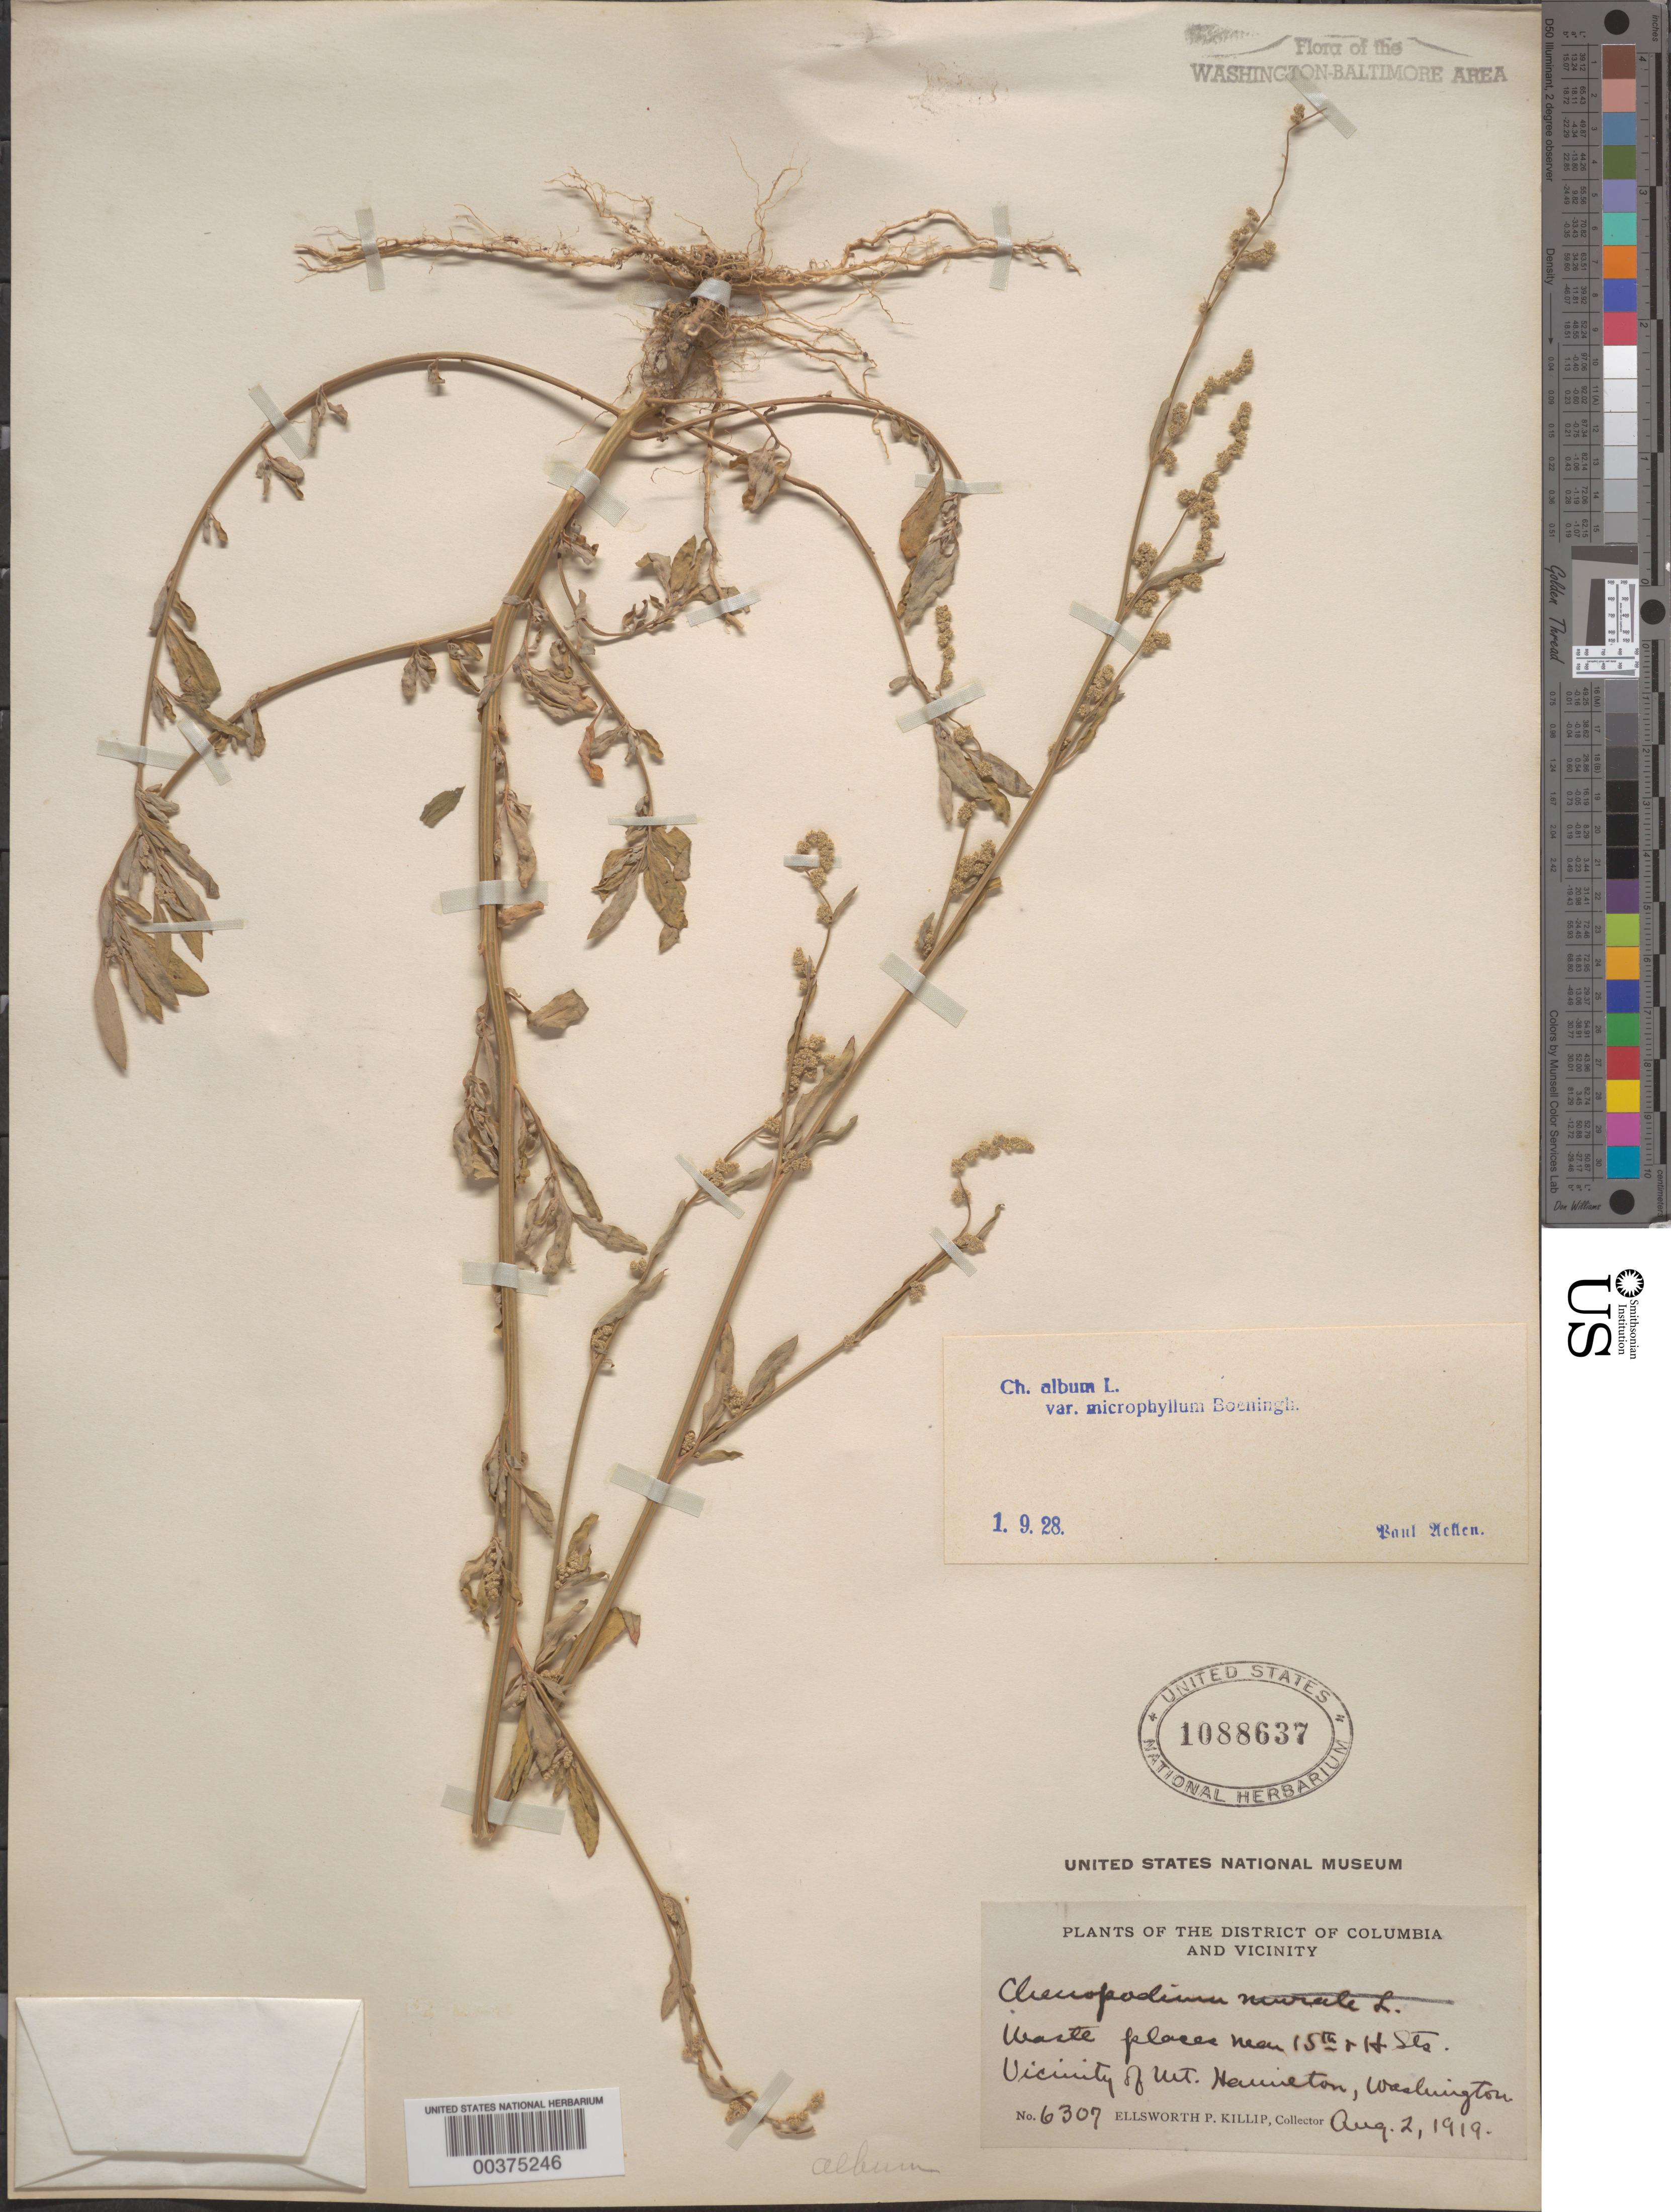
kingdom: Plantae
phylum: Tracheophyta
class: Magnoliopsida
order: Caryophyllales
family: Amaranthaceae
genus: Chenopodium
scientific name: Chenopodium album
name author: L.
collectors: E. P. Killip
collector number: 6307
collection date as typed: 02 Aug 1919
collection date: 1919-08-02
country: United States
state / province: District of Columbia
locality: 15th and H Streets, Mount Hamilton vicinity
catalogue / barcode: US 1088637